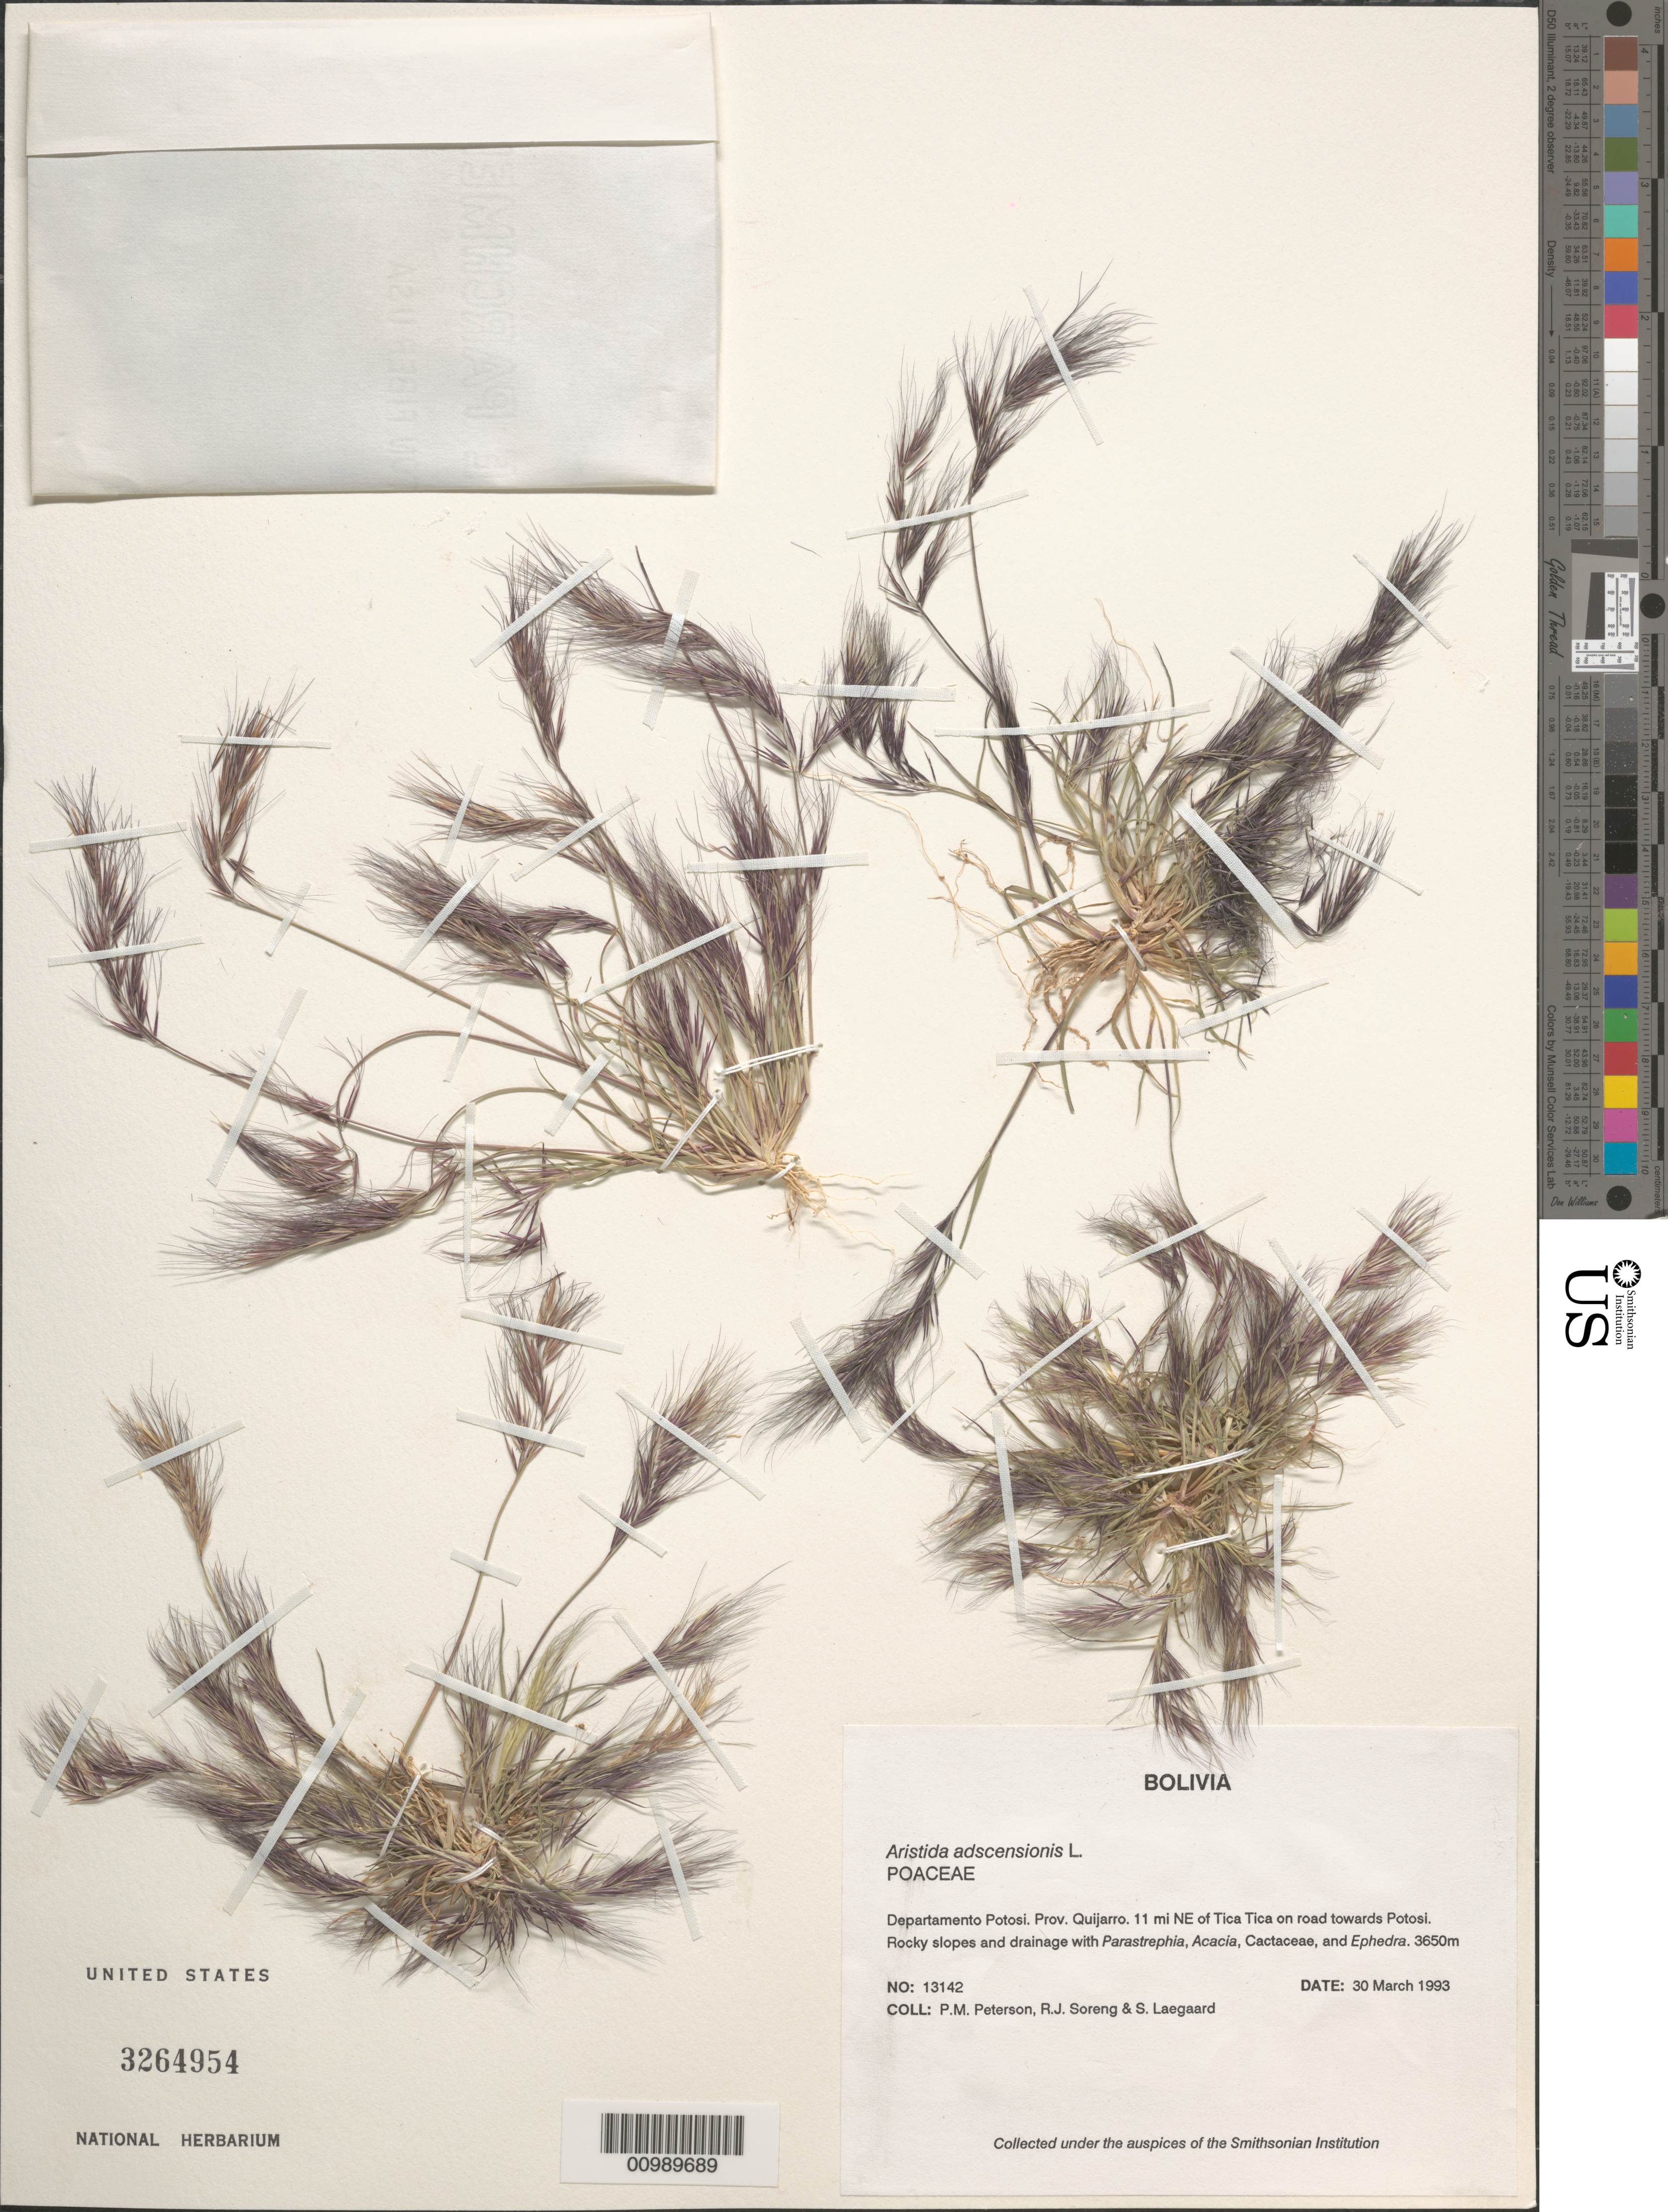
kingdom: Plantae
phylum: Tracheophyta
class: Liliopsida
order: Poales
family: Poaceae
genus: Aristida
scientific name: Aristida adscensionis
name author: L.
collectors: P. M. Peterson, R. J. Soreng & S. Lægaard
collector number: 13142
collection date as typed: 30 Mar 1993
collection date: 1993-03-30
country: Bolivia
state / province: Potosi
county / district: Quijarro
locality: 11 mi NE of Tica Tica on road towards Potosi.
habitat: Rocky slopes and drainage with Parastrephia, Acacia, Cactaceae, and Ephedra.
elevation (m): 3650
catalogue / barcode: US 3264954